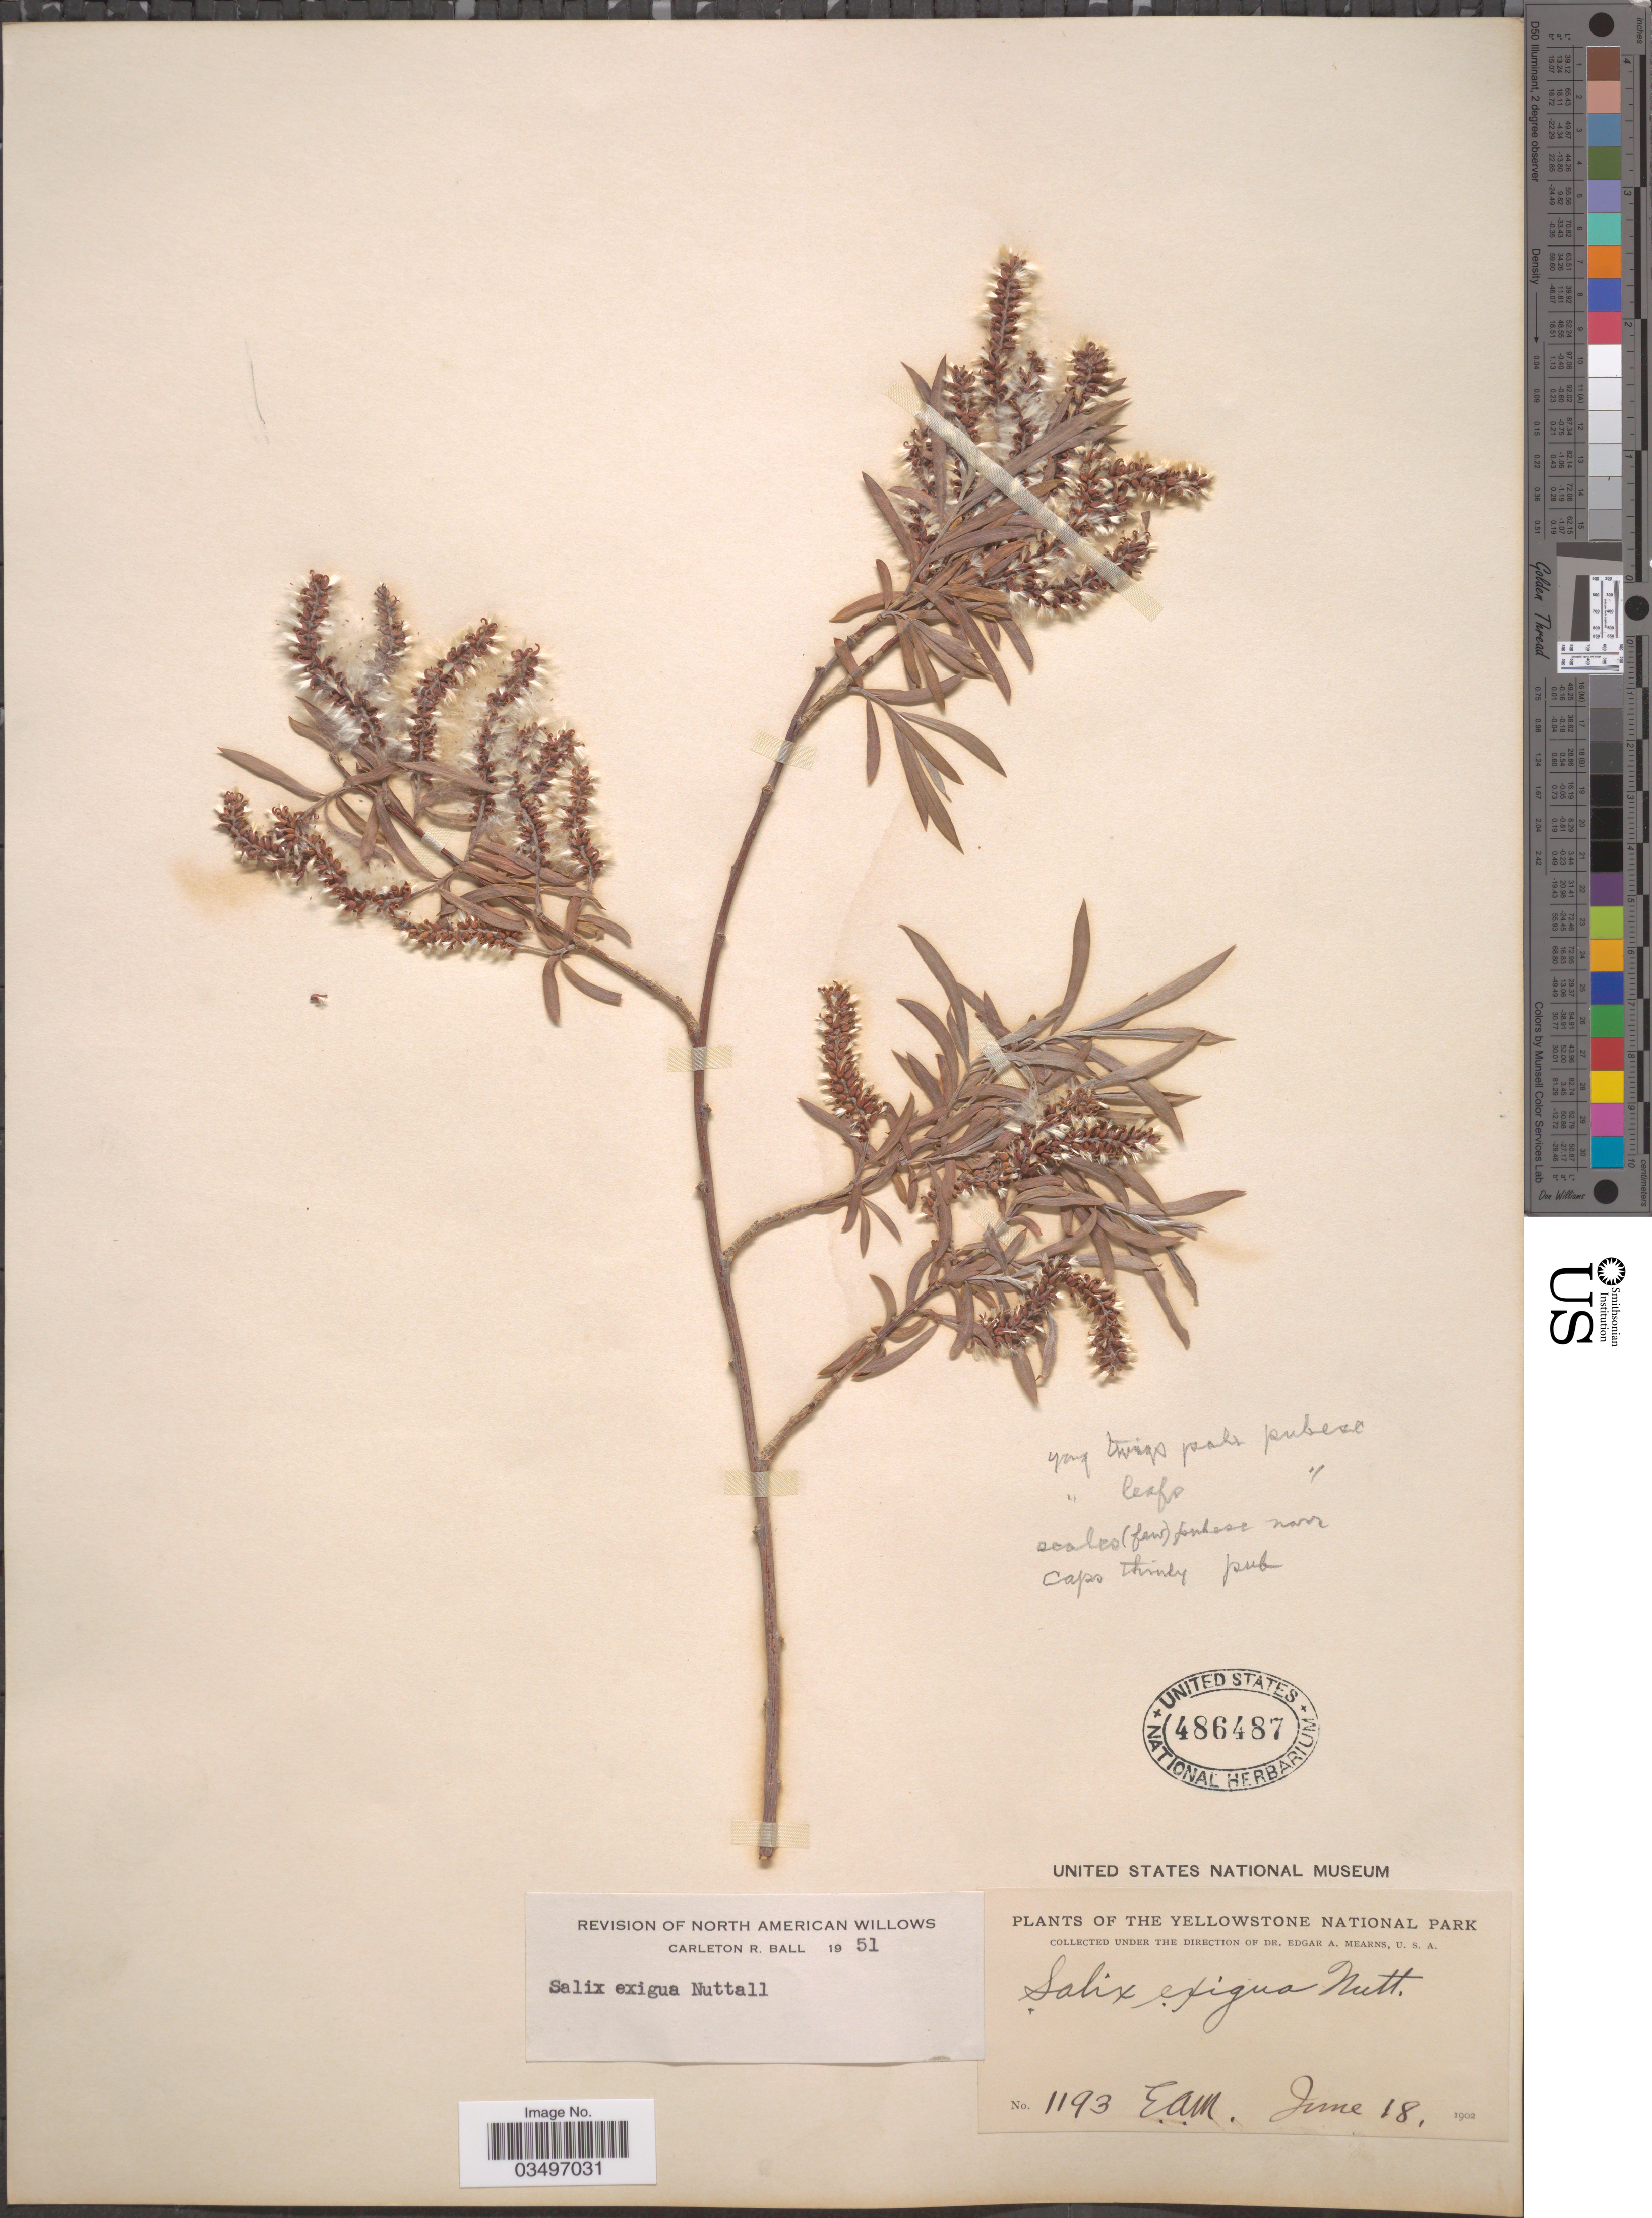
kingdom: Plantae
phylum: Tracheophyta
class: Magnoliopsida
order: Malpighiales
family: Salicaceae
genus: Salix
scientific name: Salix exigua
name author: Nutt.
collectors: E. A. Mearns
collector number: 1193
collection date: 1902-06-18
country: United States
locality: Yellowstone National Park.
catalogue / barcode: US 486487